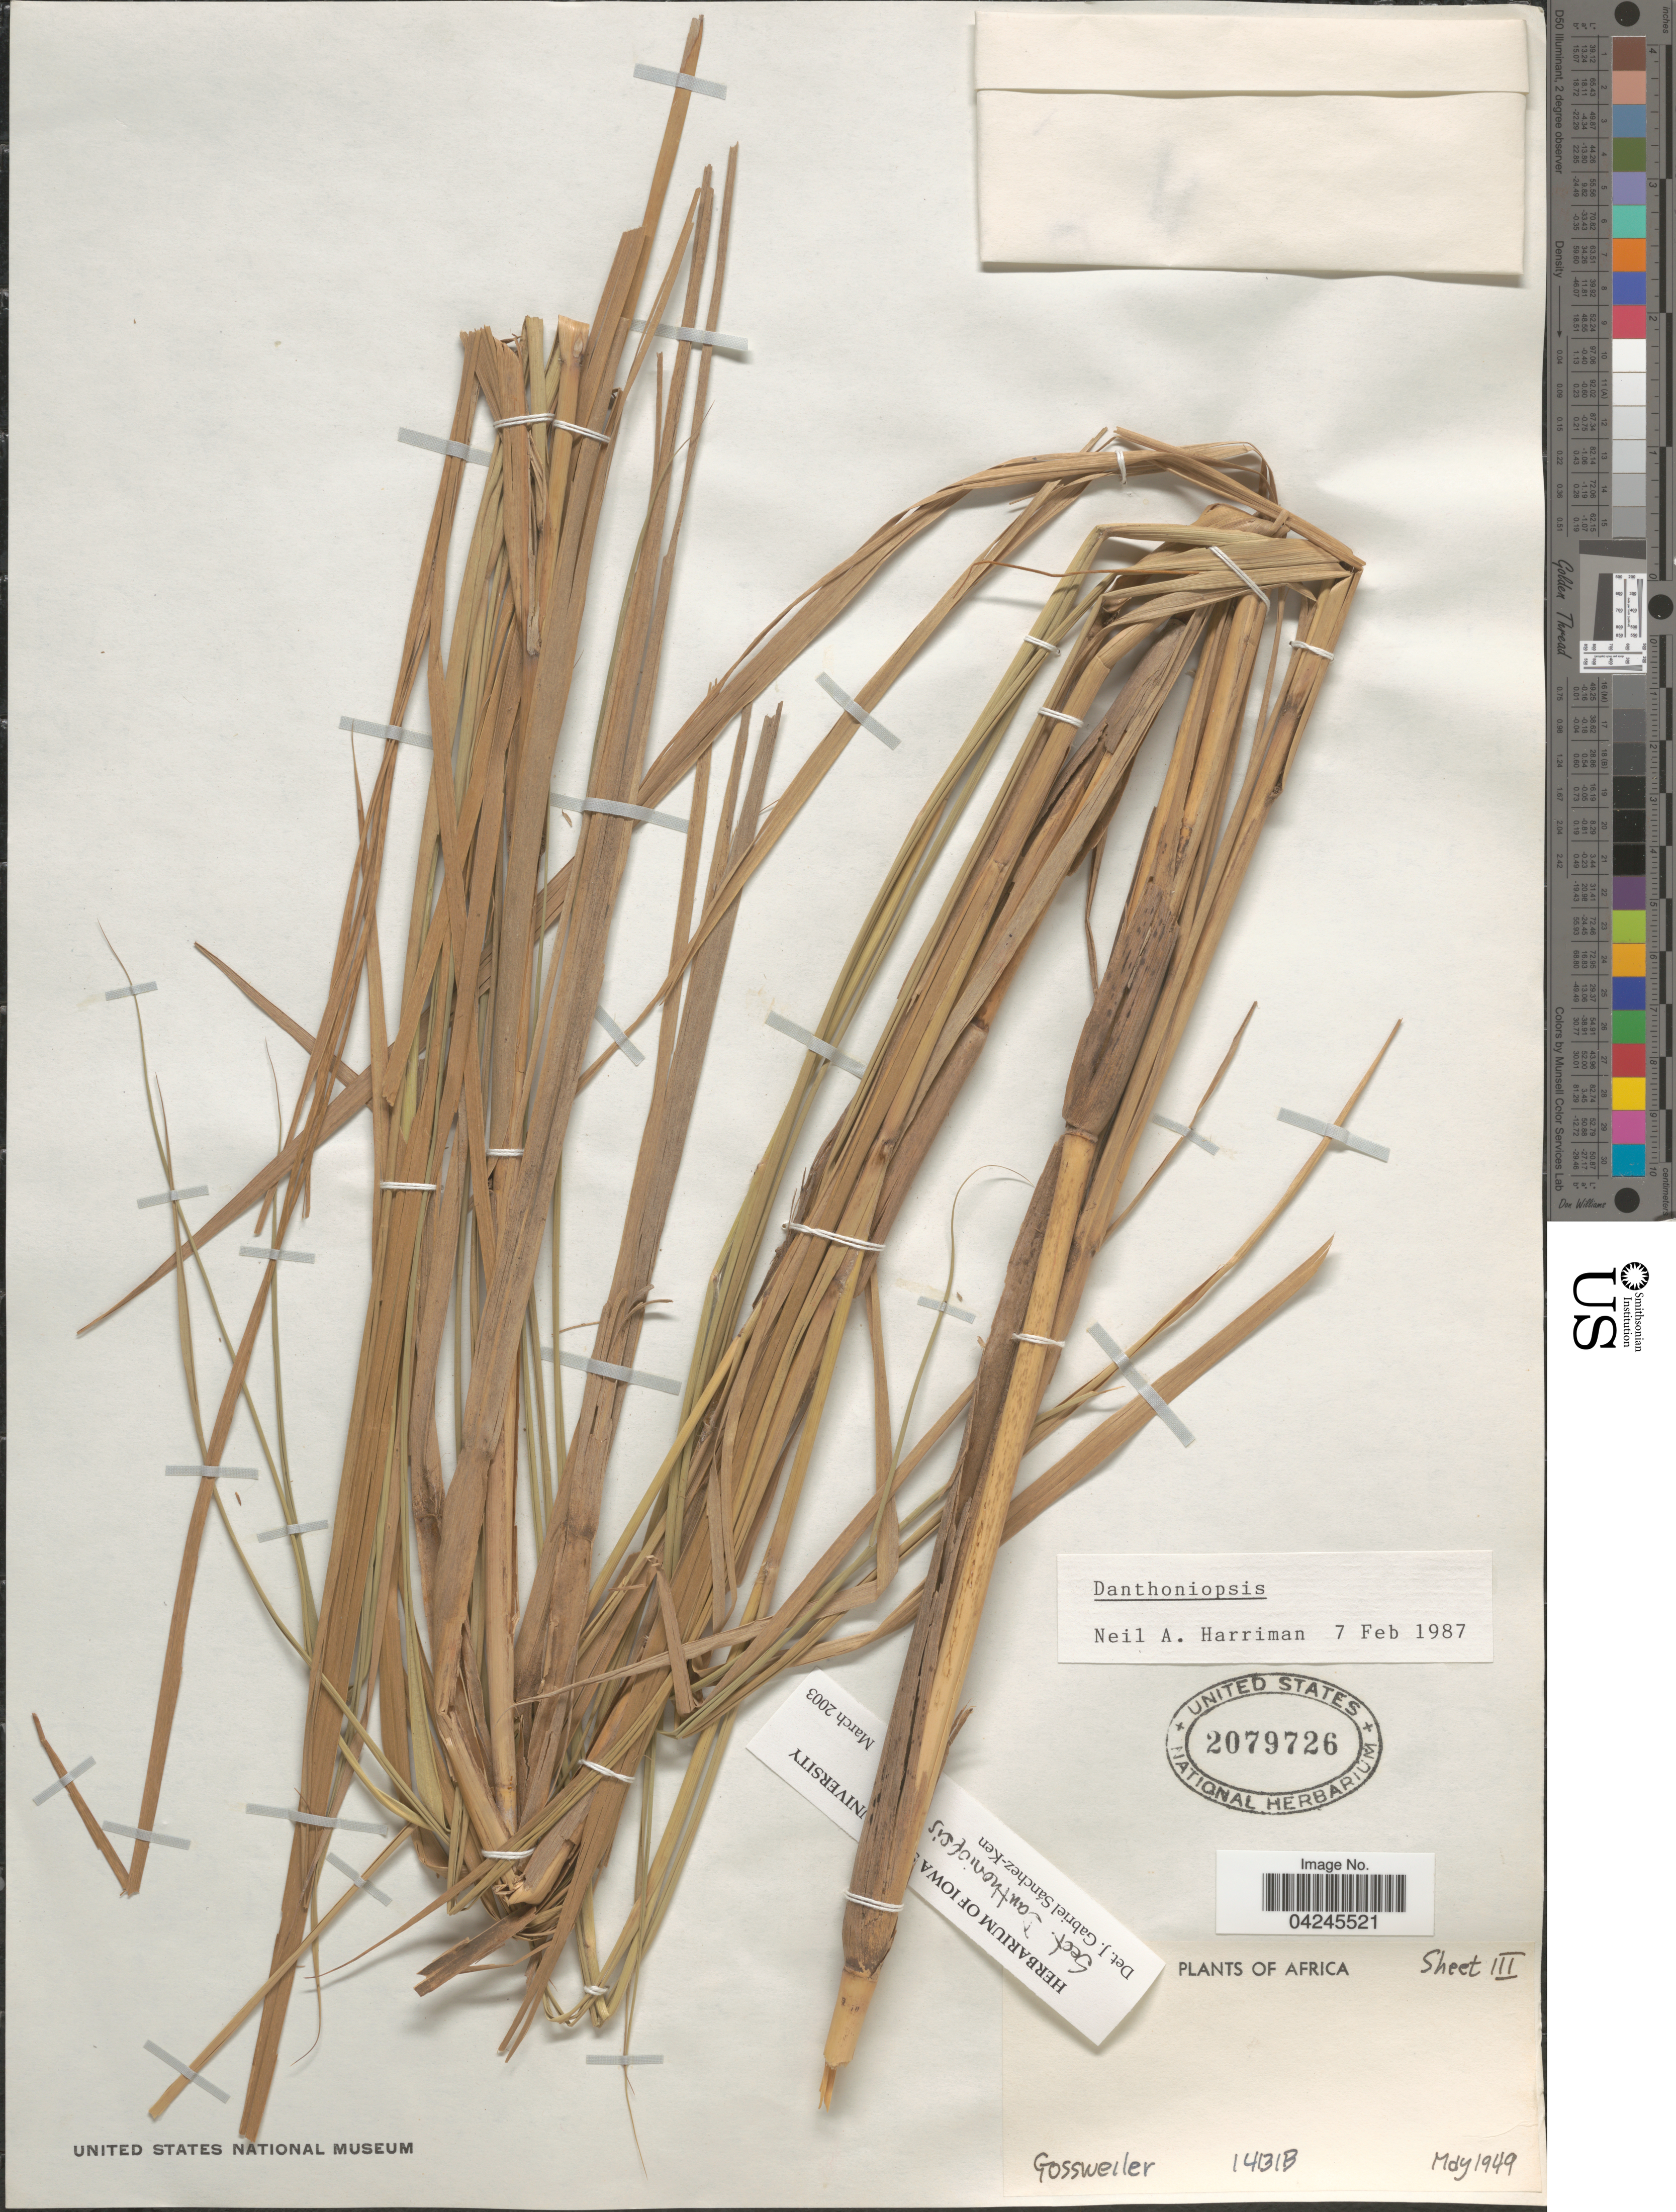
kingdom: Plantae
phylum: Tracheophyta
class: Liliopsida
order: Poales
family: Poaceae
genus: Danthoniopsis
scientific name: Danthoniopsis sp.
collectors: -. Gossweiler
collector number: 14131B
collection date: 1949-05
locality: Africa.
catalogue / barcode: US 2079726